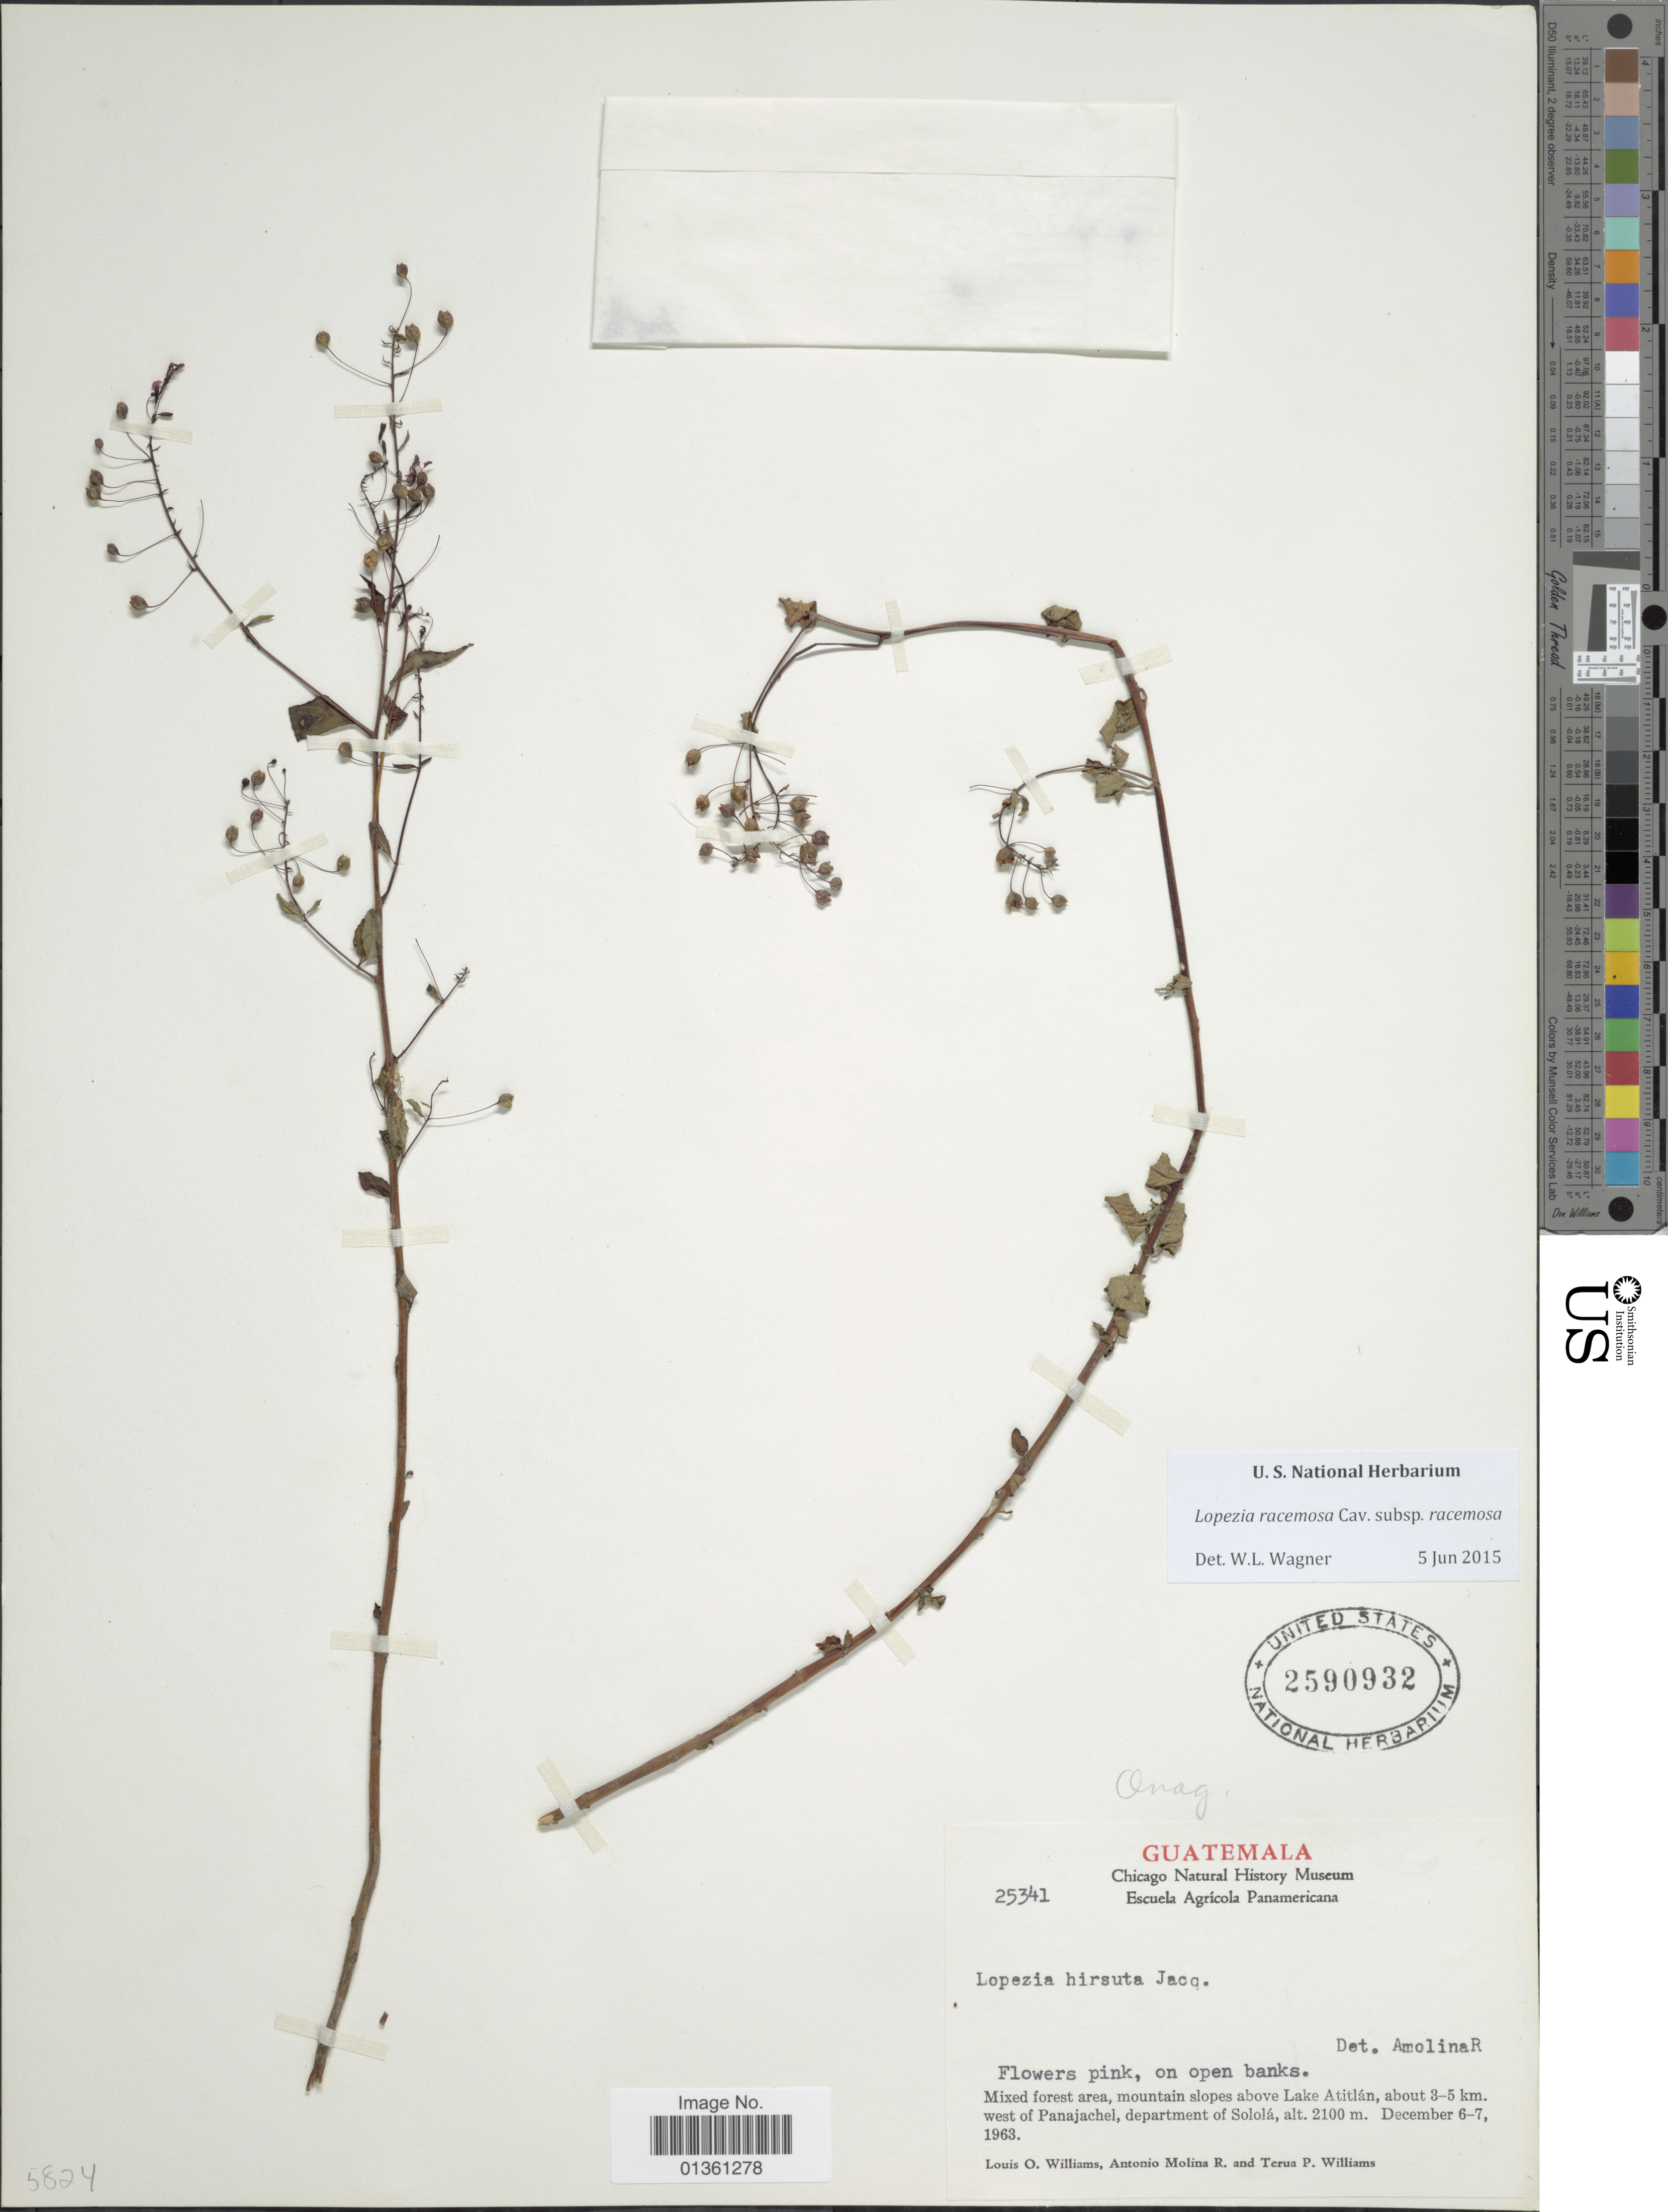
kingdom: Plantae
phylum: Tracheophyta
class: Magnoliopsida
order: Myrtales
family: Onagraceae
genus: Lopezia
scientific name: Lopezia racemosa subsp. racemosa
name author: Cav.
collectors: L. O. Williams, A. Molina R. & T. P. Williams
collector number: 25341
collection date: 1963-12-06/1963-12-07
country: Guatemala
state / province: Sololá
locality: Mountain slopes above Lake Atitlán, about 3-5 km. west of Panajachel, department of Sololá.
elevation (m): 2100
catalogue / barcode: US 2590932